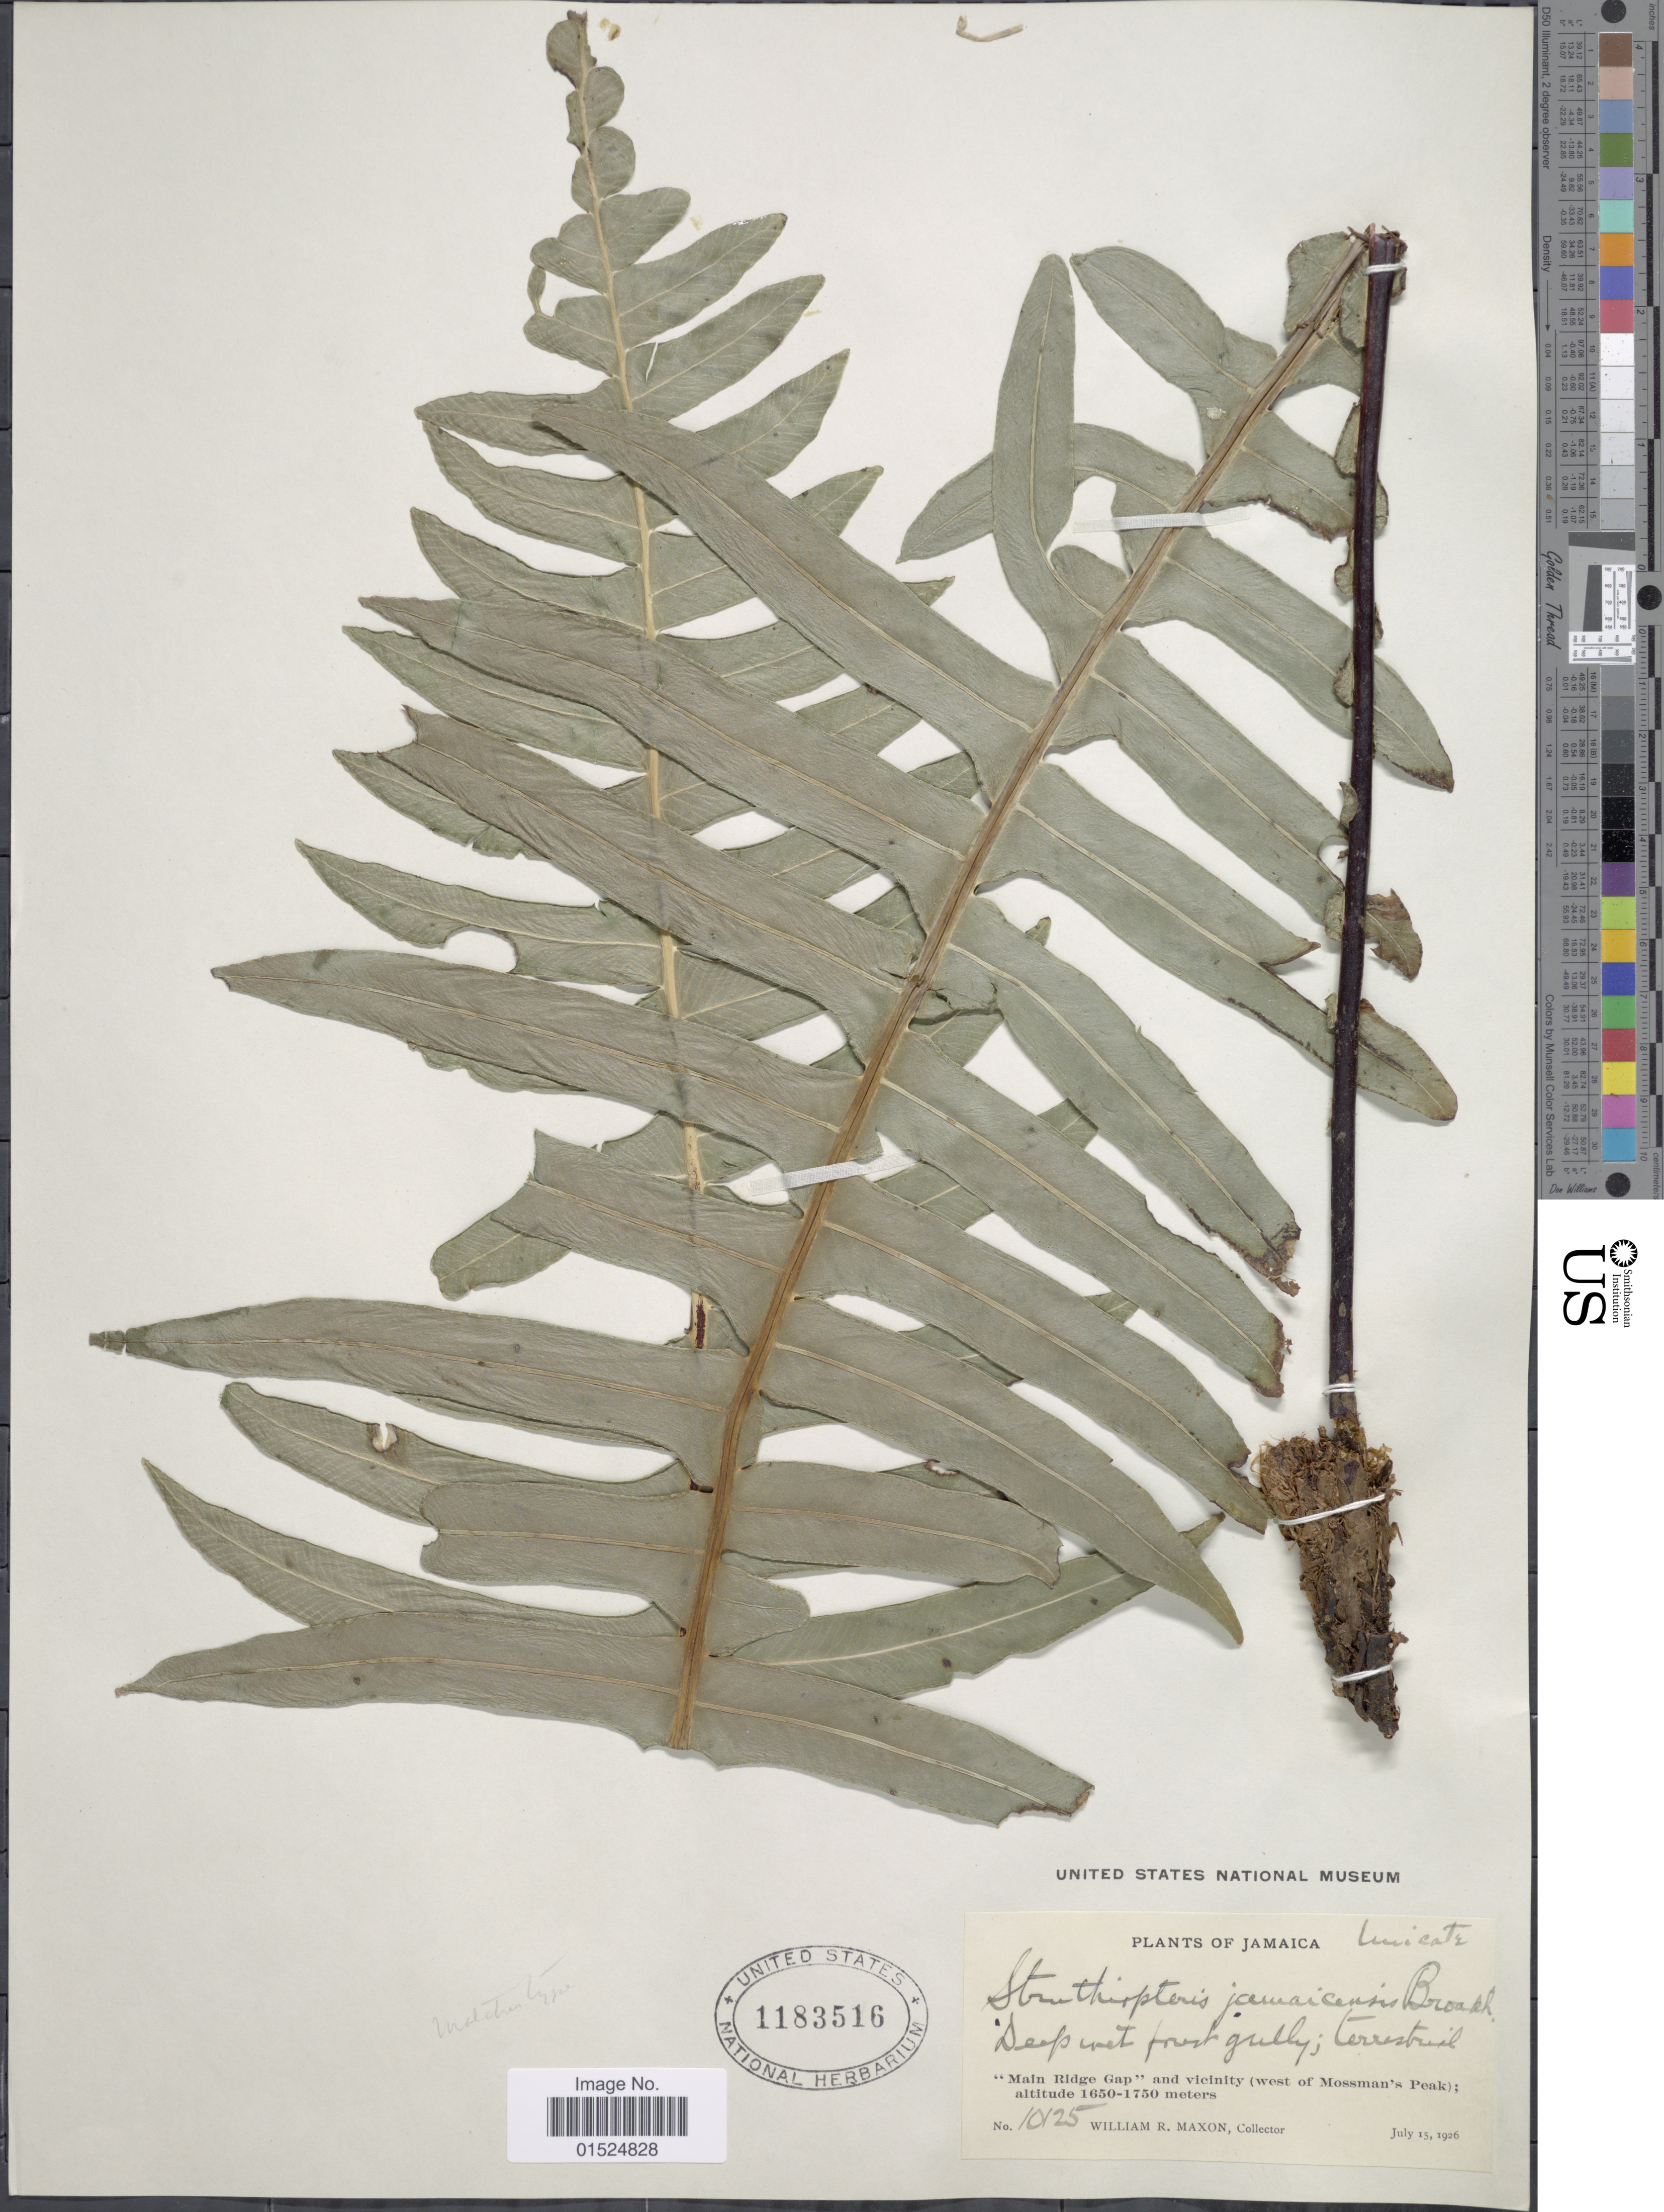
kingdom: Plantae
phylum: Tracheophyta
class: Polypodiopsida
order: Polypodiales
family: Blechnaceae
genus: Blechnum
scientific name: Blechnum jamaicense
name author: (Broadh.) C. Chr.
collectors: W. R. Maxon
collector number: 10125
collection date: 1926-07-15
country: Jamaica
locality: Main Ridge Gap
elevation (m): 1650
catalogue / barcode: US 1183516